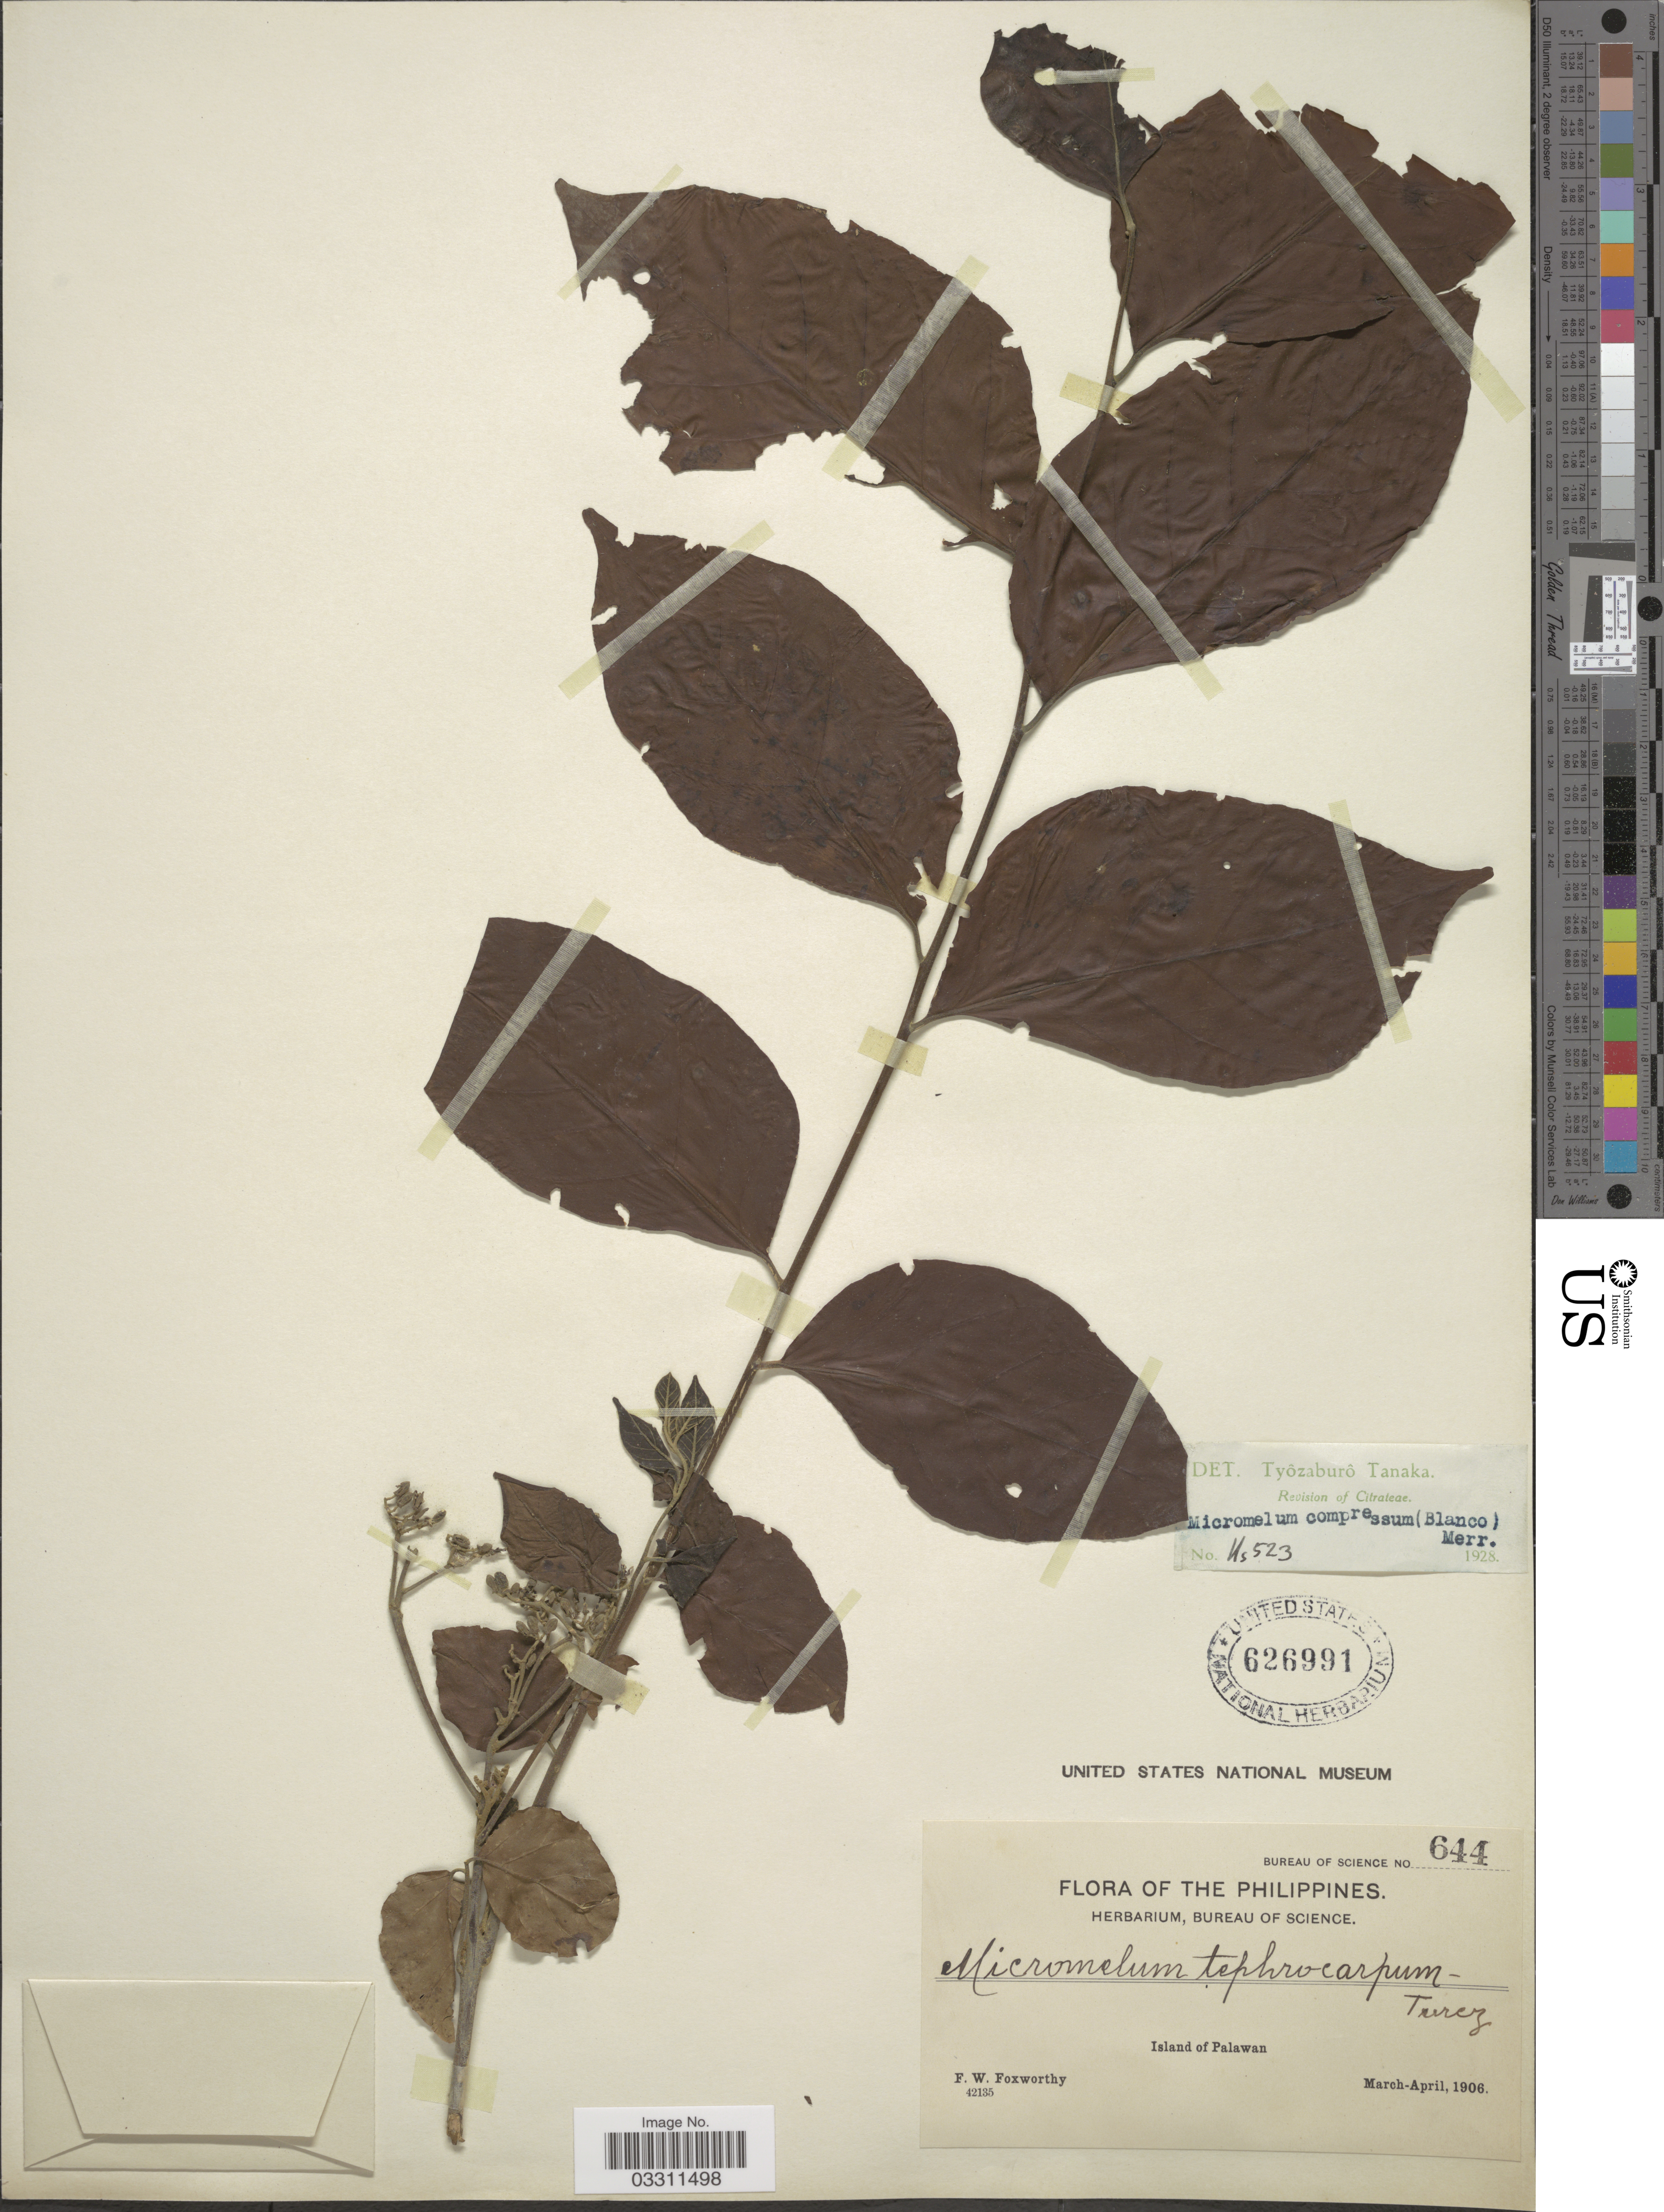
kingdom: Plantae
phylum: Tracheophyta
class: Magnoliopsida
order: Sapindales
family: Rutaceae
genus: Micromelum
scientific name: Micromelum compressum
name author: (Blanco) Merr.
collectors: F. W. Foxworthy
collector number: Bureau of Science 644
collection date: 1906-03/1906-04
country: Philippines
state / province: Mimaropa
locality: Island of Palawan.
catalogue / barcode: US 626991